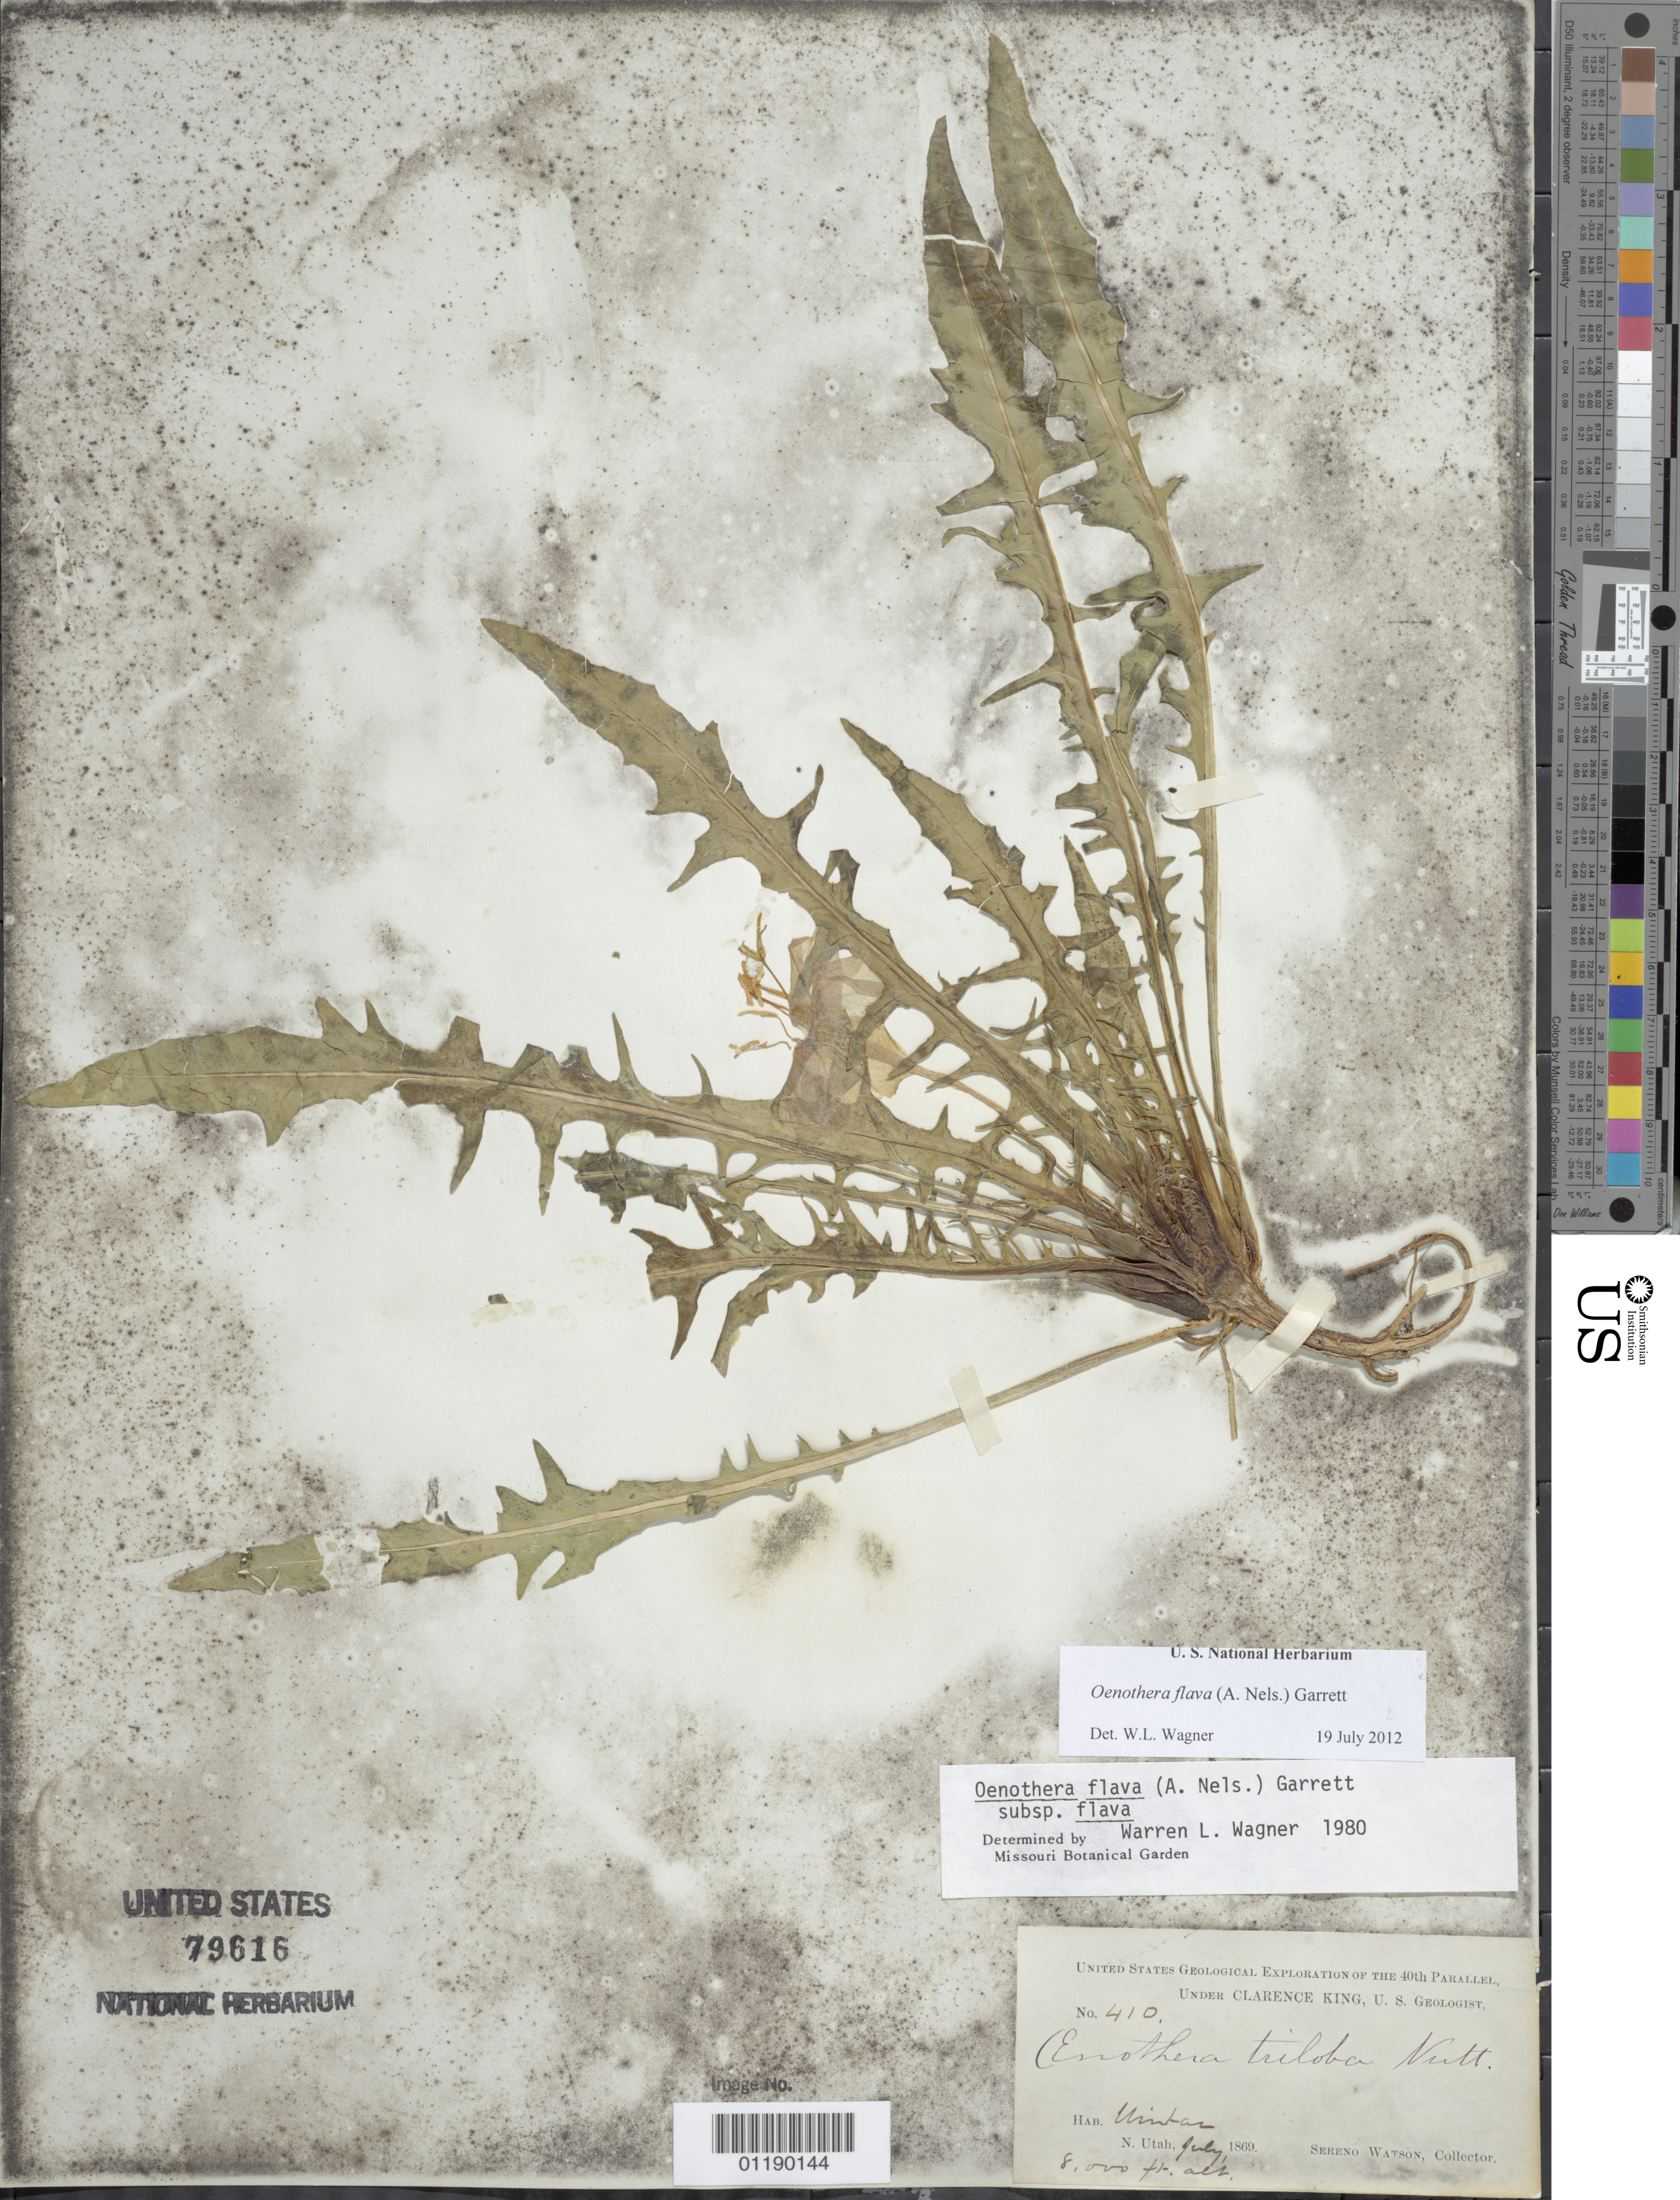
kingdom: Plantae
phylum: Tracheophyta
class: Magnoliopsida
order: Myrtales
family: Onagraceae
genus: Oenothera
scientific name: Oenothera flava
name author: (A. Nelson) Garrett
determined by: Wagner, W. L., (BOT), Smithsonian Institution - National Museum of Natural History (UNITED STATES)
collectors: S. Watson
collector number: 410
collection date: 1869-07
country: United States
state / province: Utah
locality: Uintas, N. Utah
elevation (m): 2438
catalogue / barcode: US 79616